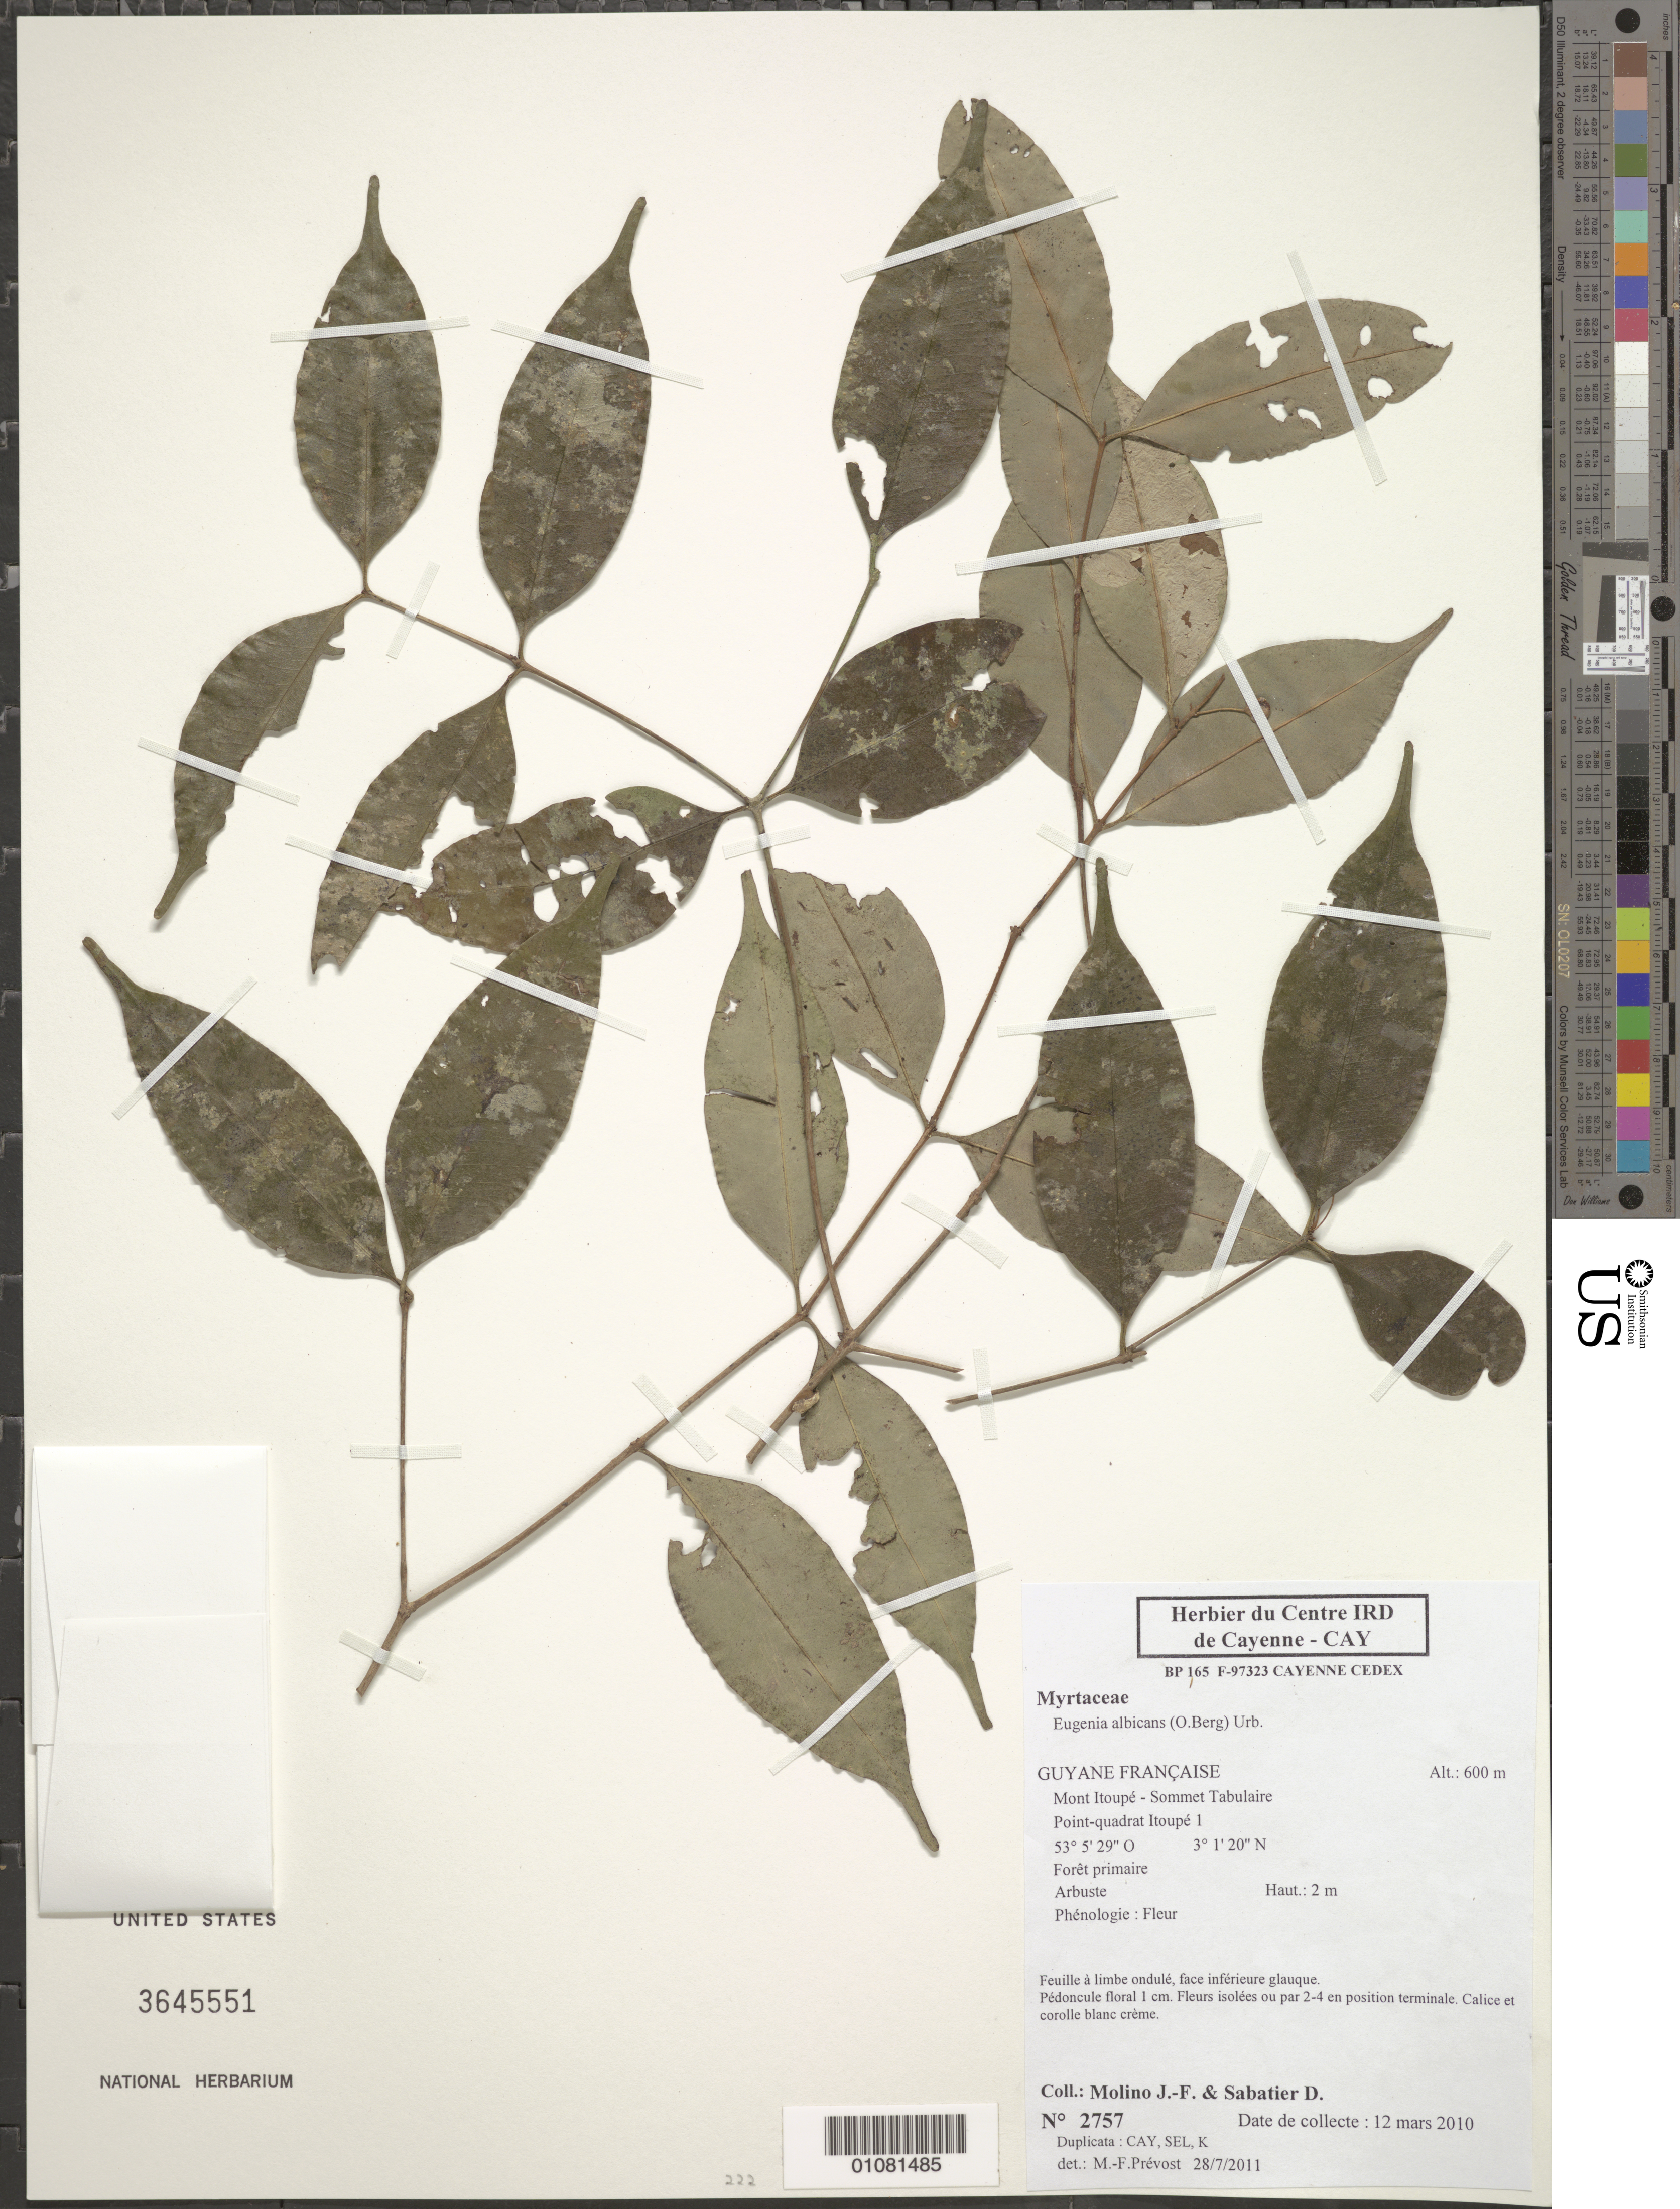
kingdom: Plantae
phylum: Tracheophyta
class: Magnoliopsida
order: Myrtales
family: Myrtaceae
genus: Eugenia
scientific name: Eugenia albicans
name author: (O. Berg) Urb.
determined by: Prévost, M.-F.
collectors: J. Molino & D. Sabatier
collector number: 2757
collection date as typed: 12-Mar-10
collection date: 1910-03-12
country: French Guiana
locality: Mont Itoupé - Sommet Tabulaire, Point-quadrat Itoupé 1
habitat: Foret primaire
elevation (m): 600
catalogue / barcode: US 3645551